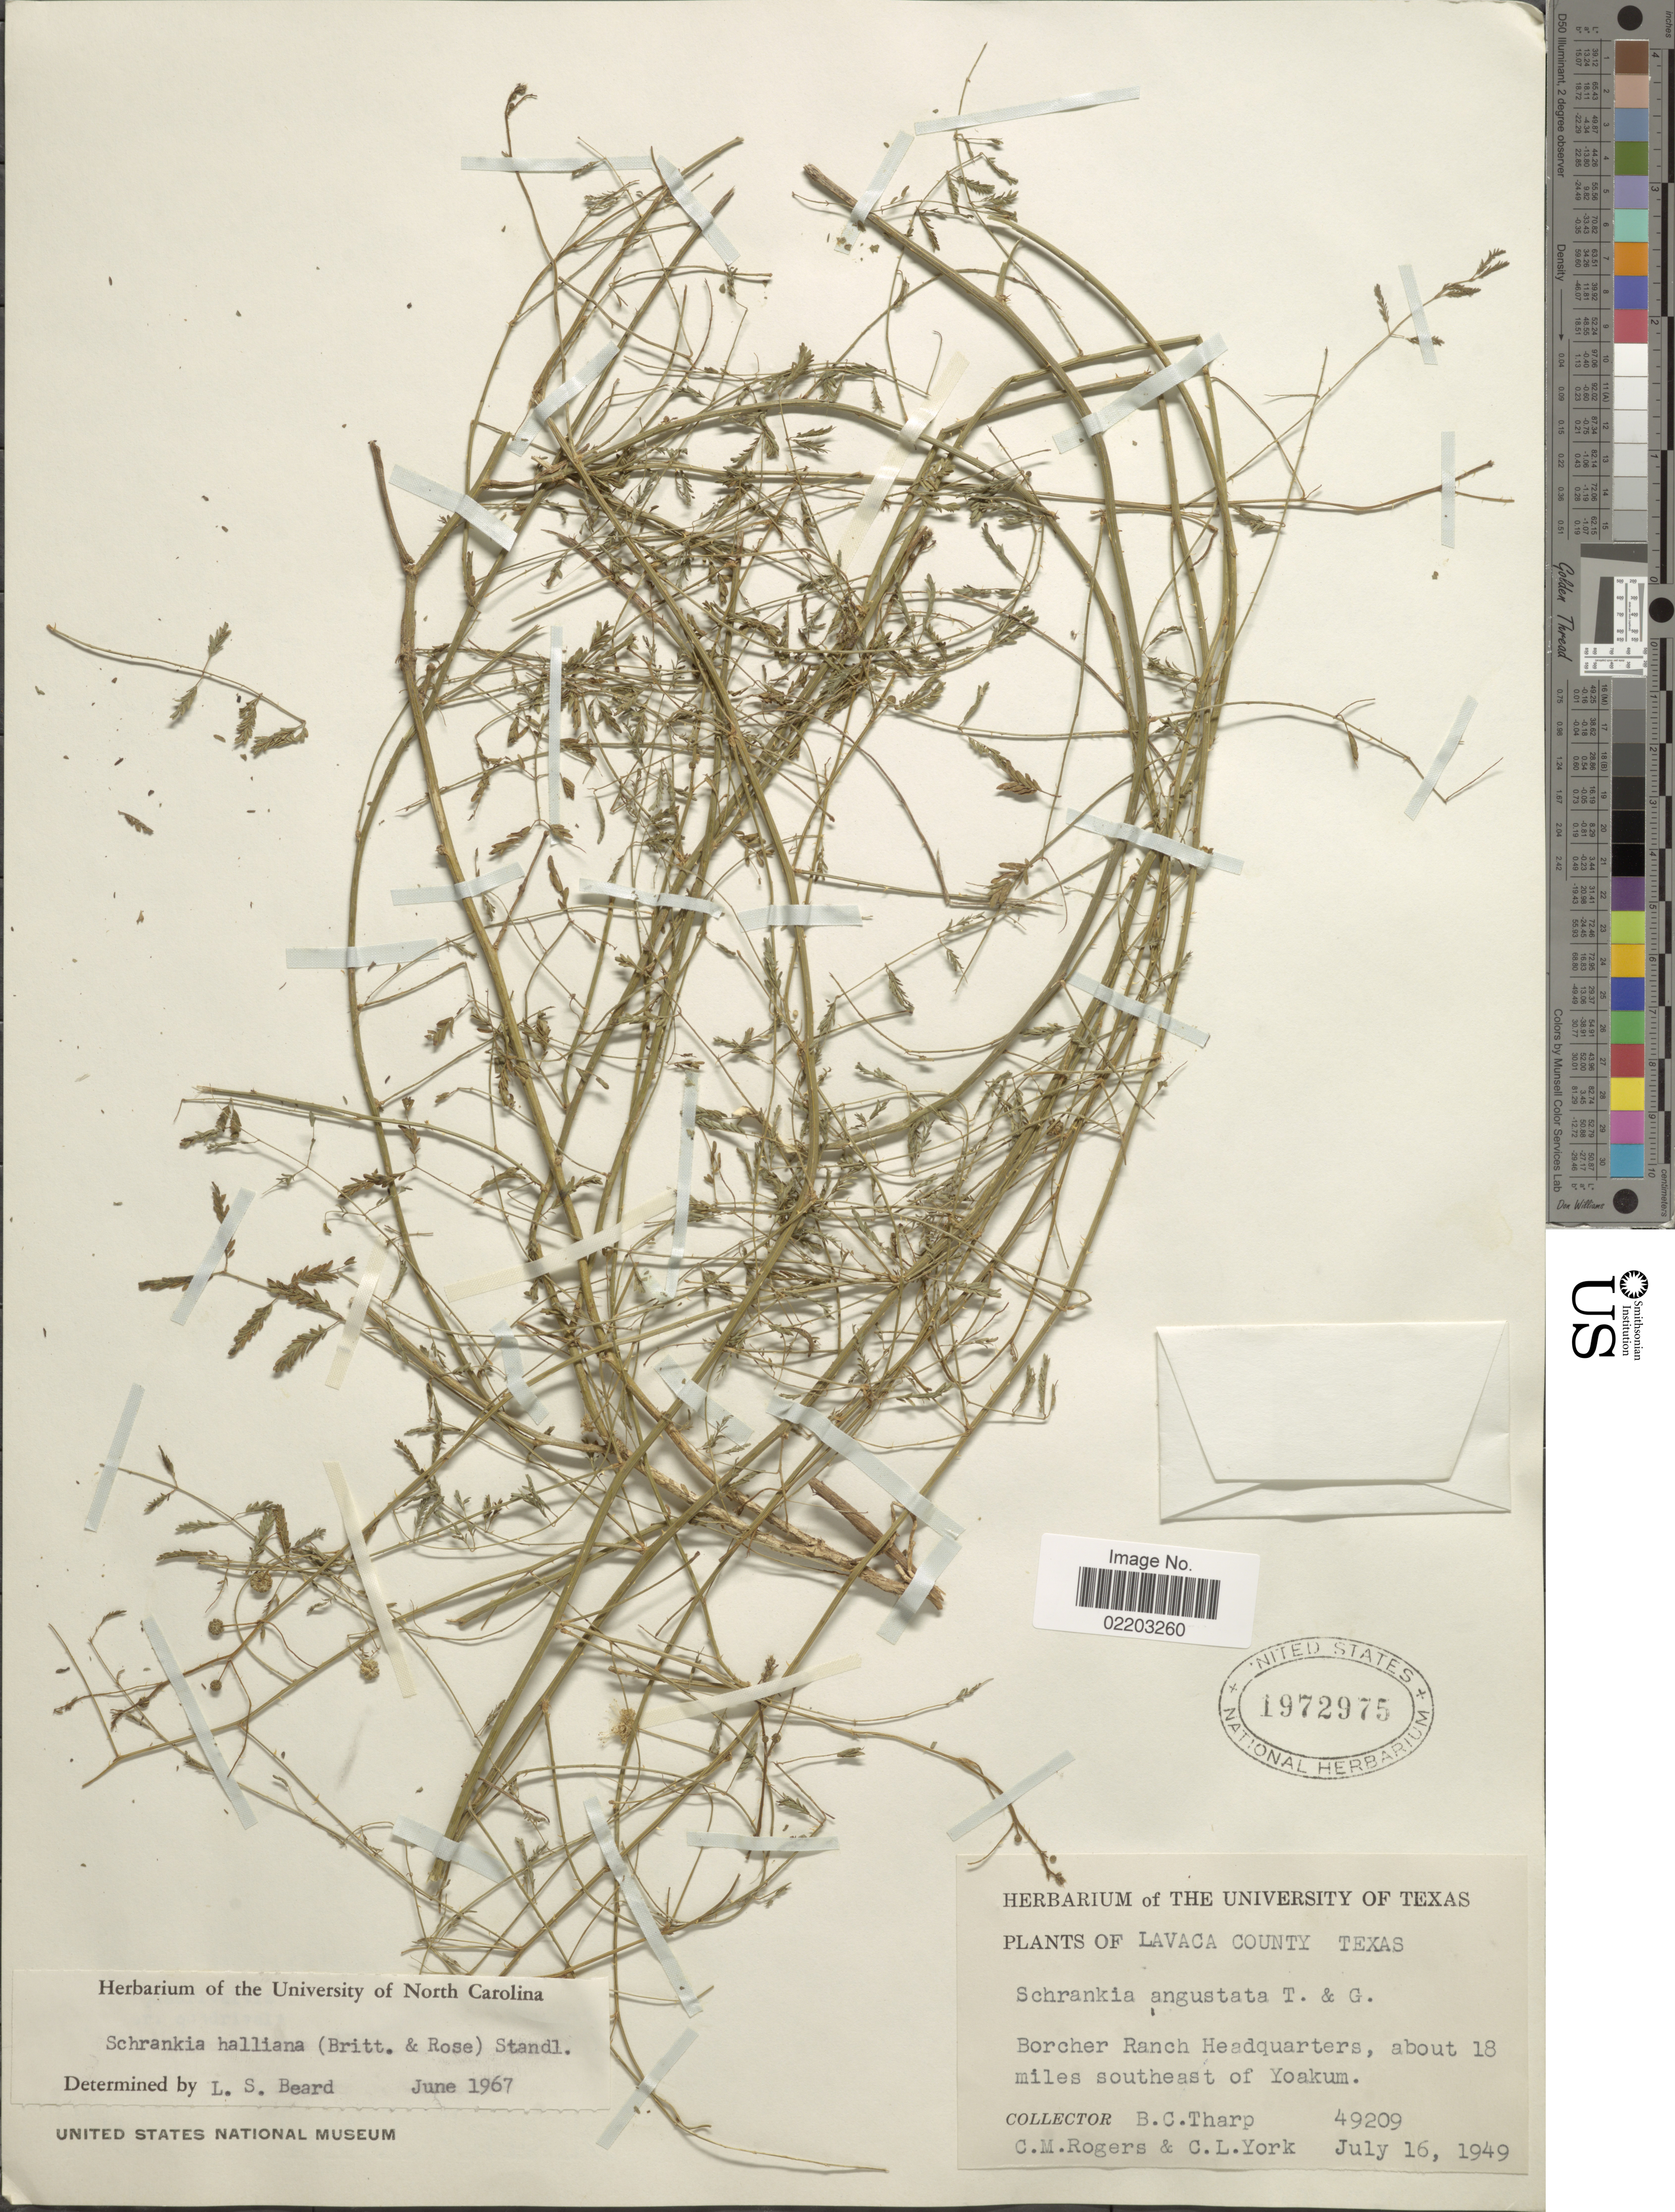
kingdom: Plantae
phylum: Tracheophyta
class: Magnoliopsida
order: Fabales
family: Fabaceae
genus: Mimosa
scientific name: Mimosa latidens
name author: (Small) B.L. Turner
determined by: U.S. National Herbarium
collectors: B. C. Tharp, C. M. Rogers & C. L. York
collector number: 49209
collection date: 1949-07-16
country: United States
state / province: Texas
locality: Lavaca County, Borcher Ranch Headquarters, about 18 miles southeast of Yoakum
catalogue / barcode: US 1972975